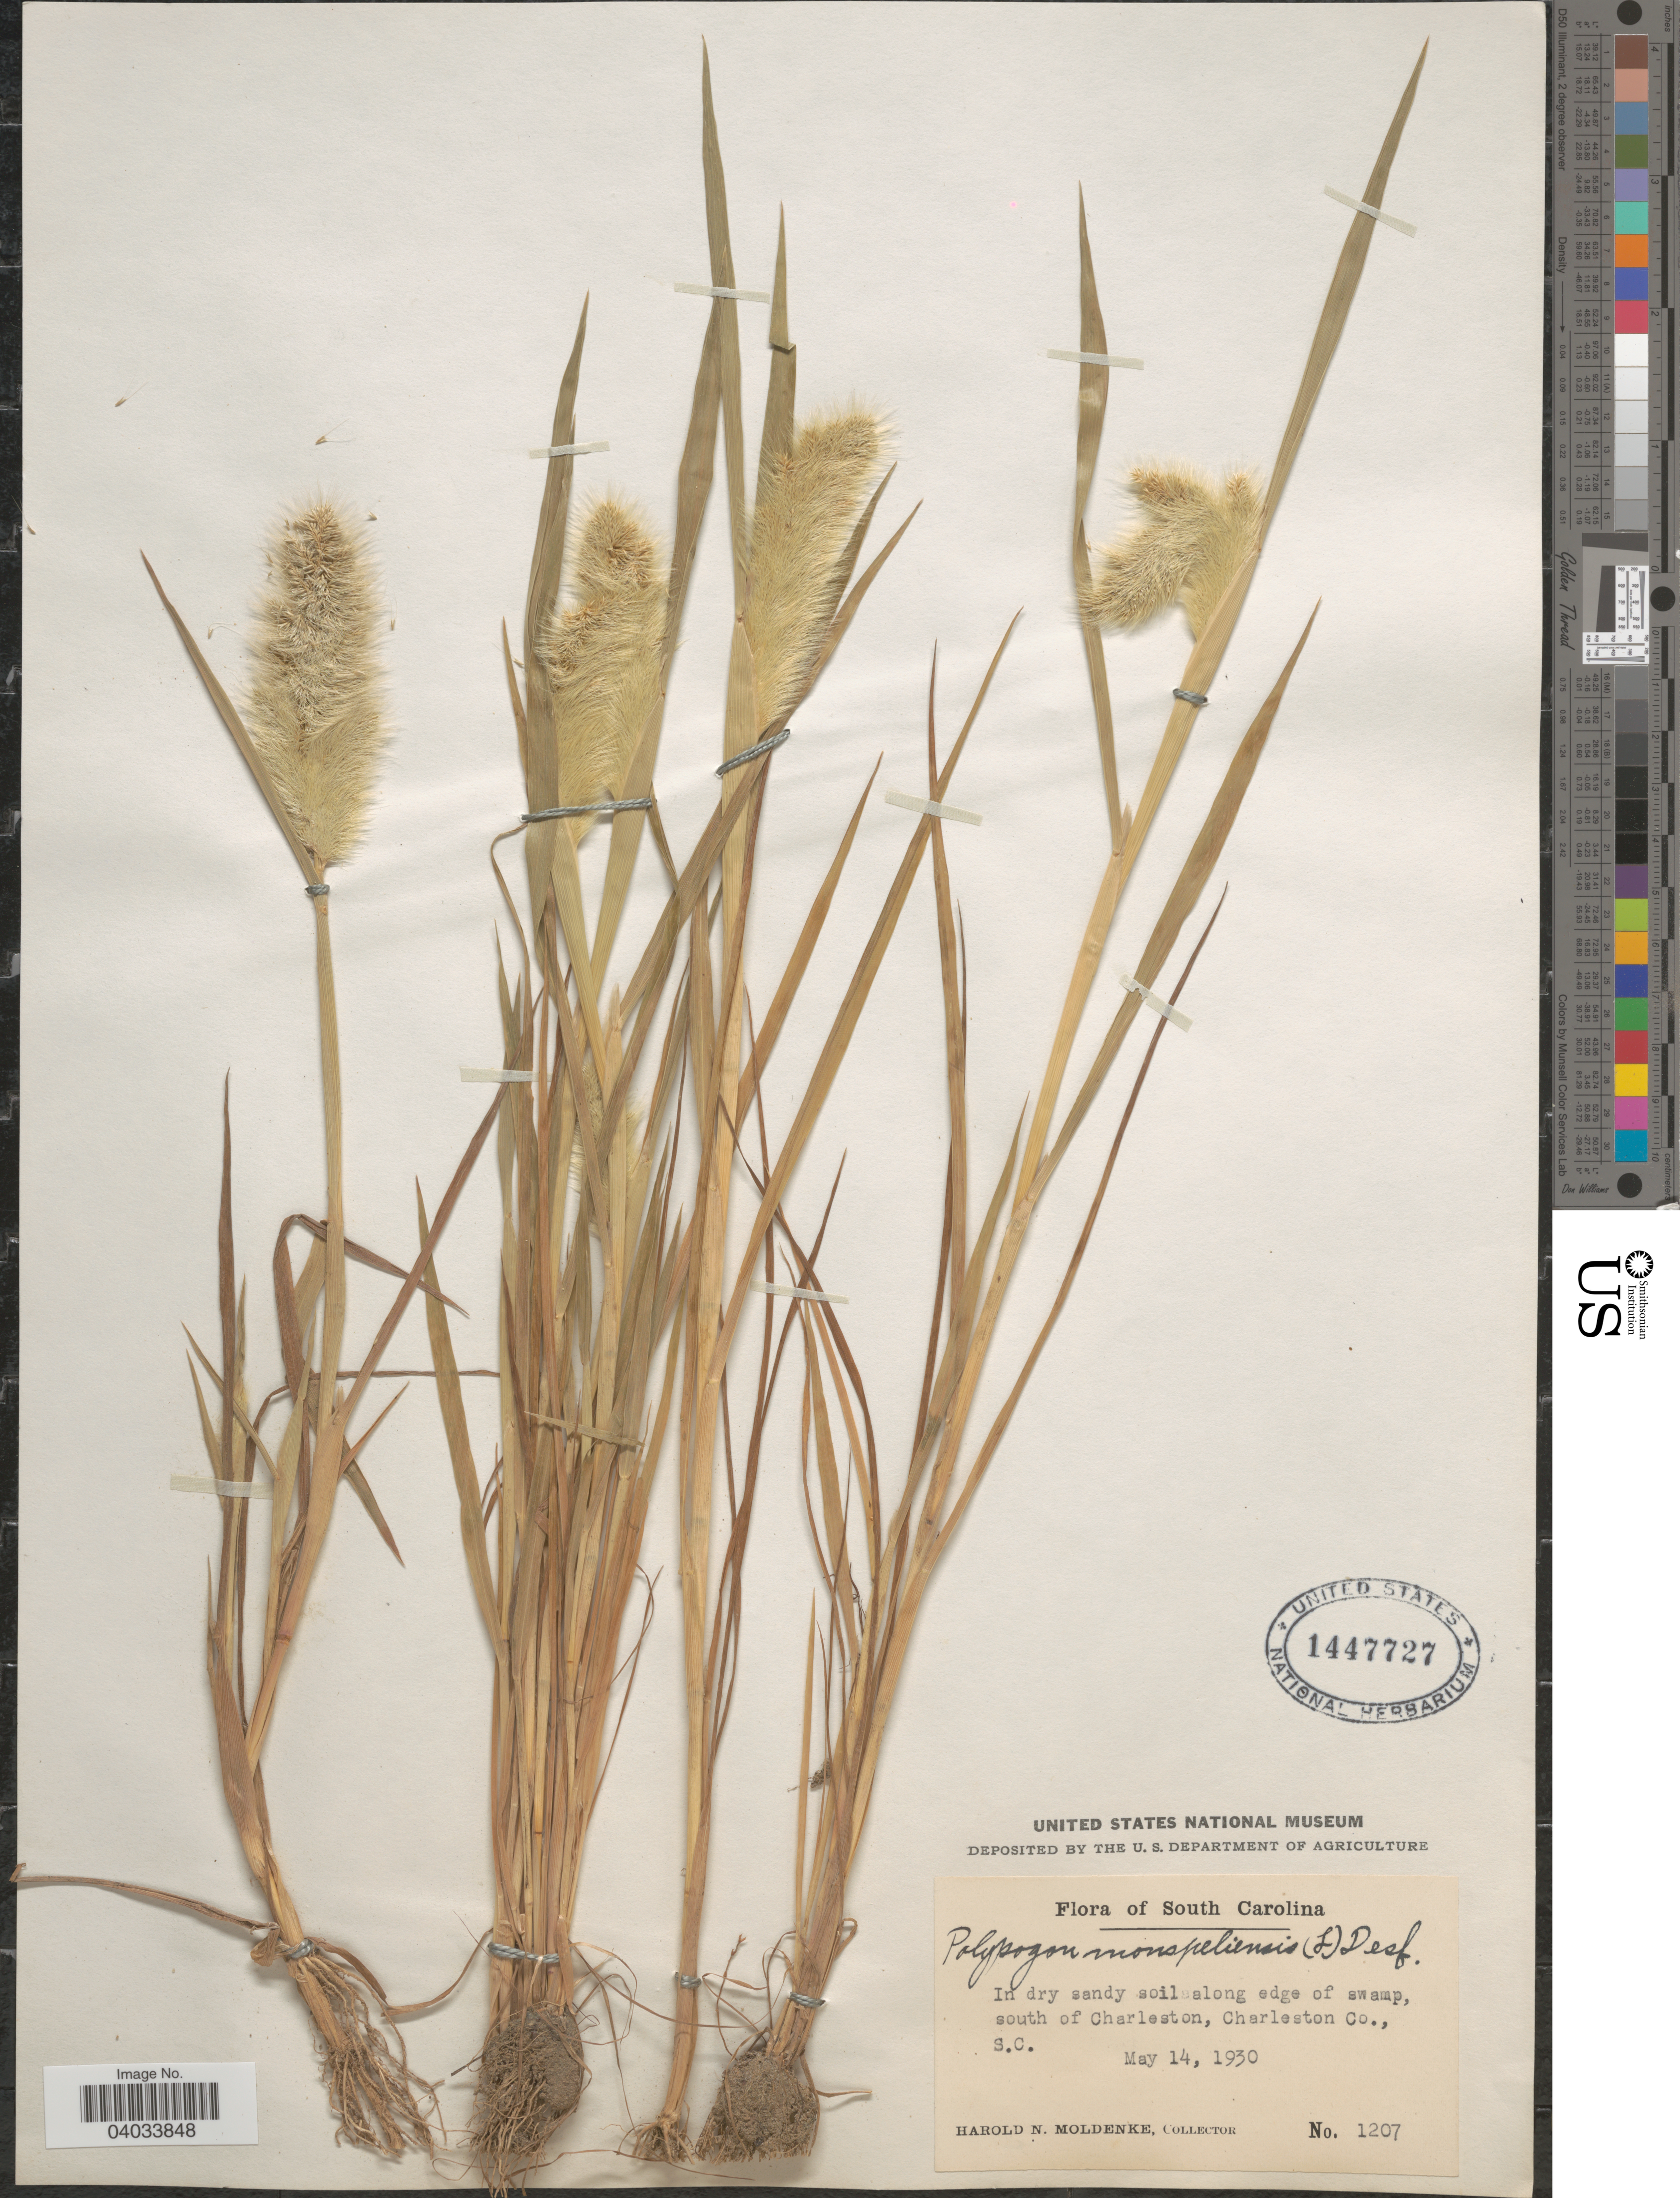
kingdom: Plantae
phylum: Tracheophyta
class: Liliopsida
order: Poales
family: Poaceae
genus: Polypogon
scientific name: Polypogon monspeliensis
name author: (L.) Desf.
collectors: H. N. Moldenke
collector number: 1207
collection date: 1930-05-14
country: United States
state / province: South Carolina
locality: In dry sandy soil along edge of swamp, south of Charleston, Charleston Co.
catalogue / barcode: US 1447727